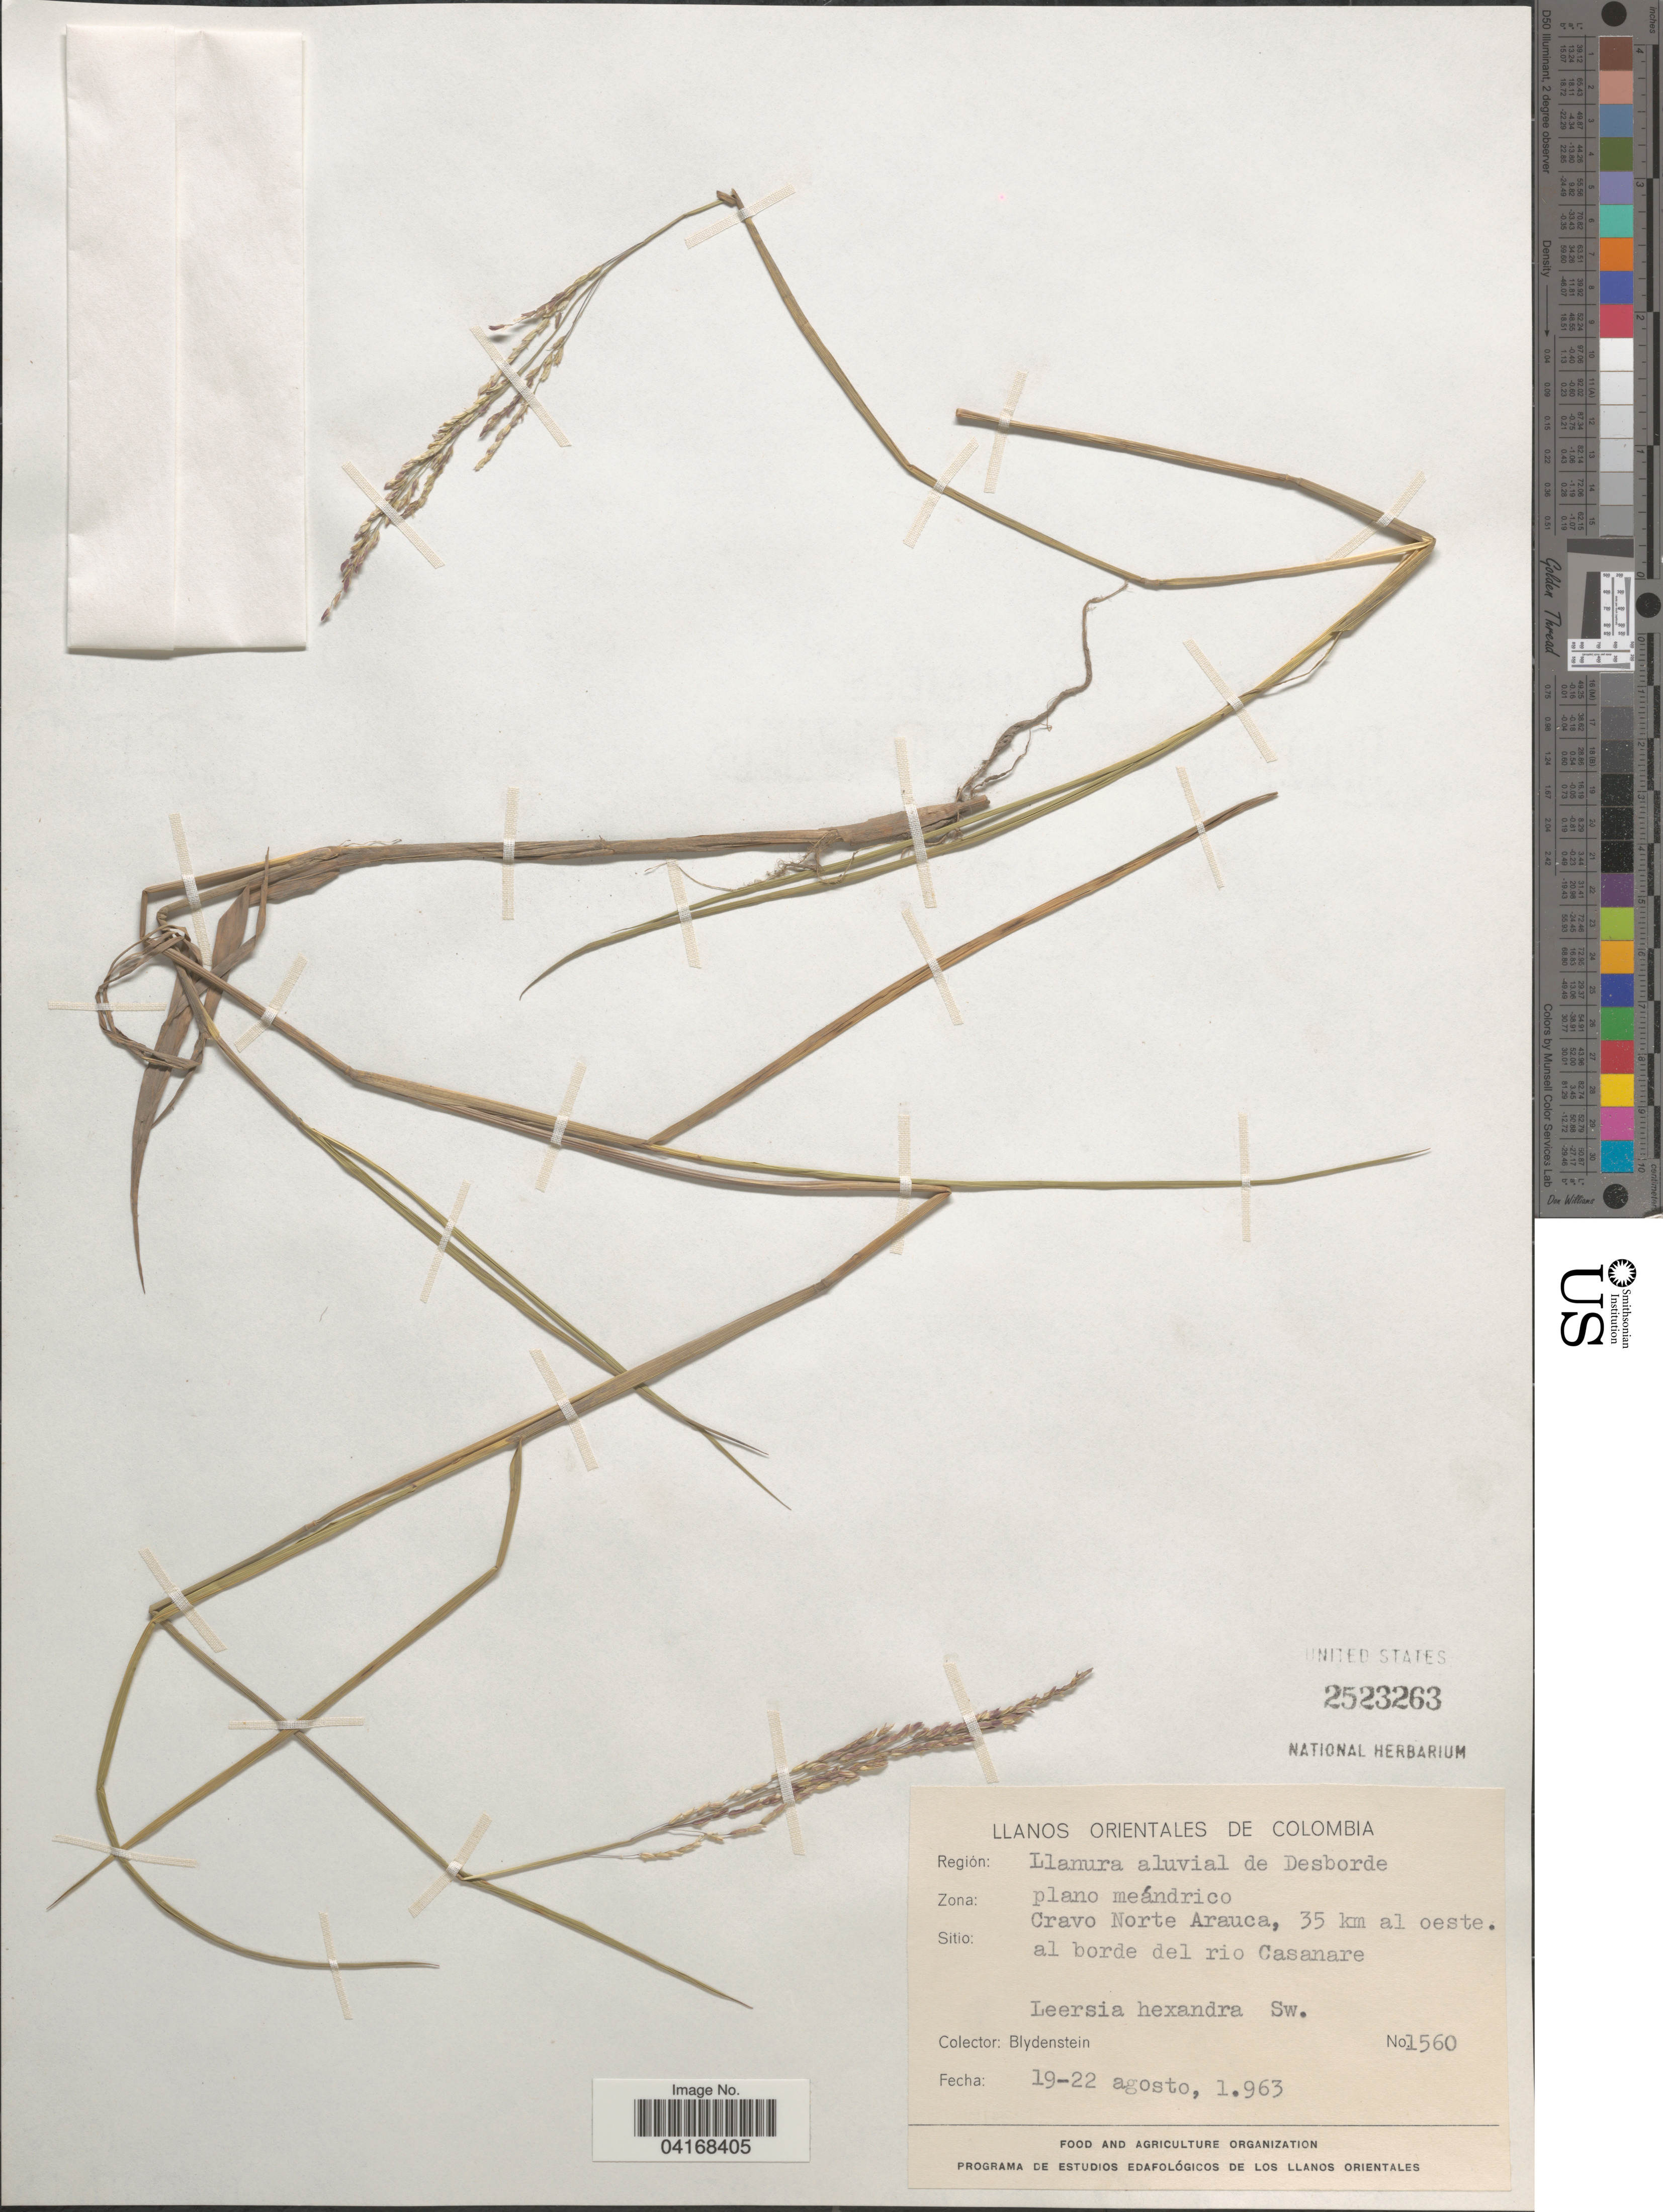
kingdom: Plantae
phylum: Tracheophyta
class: Liliopsida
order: Poales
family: Poaceae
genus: Leersia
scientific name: Leersia hexandra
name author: Sw.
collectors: Blydenstein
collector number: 1560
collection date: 1963-08-19/1963-08-22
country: Colombia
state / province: Arauca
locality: Plano meándrico. Cravo Norte Arauca, 35 km al oeste. al borde del rio Casanare.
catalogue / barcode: US 2523263